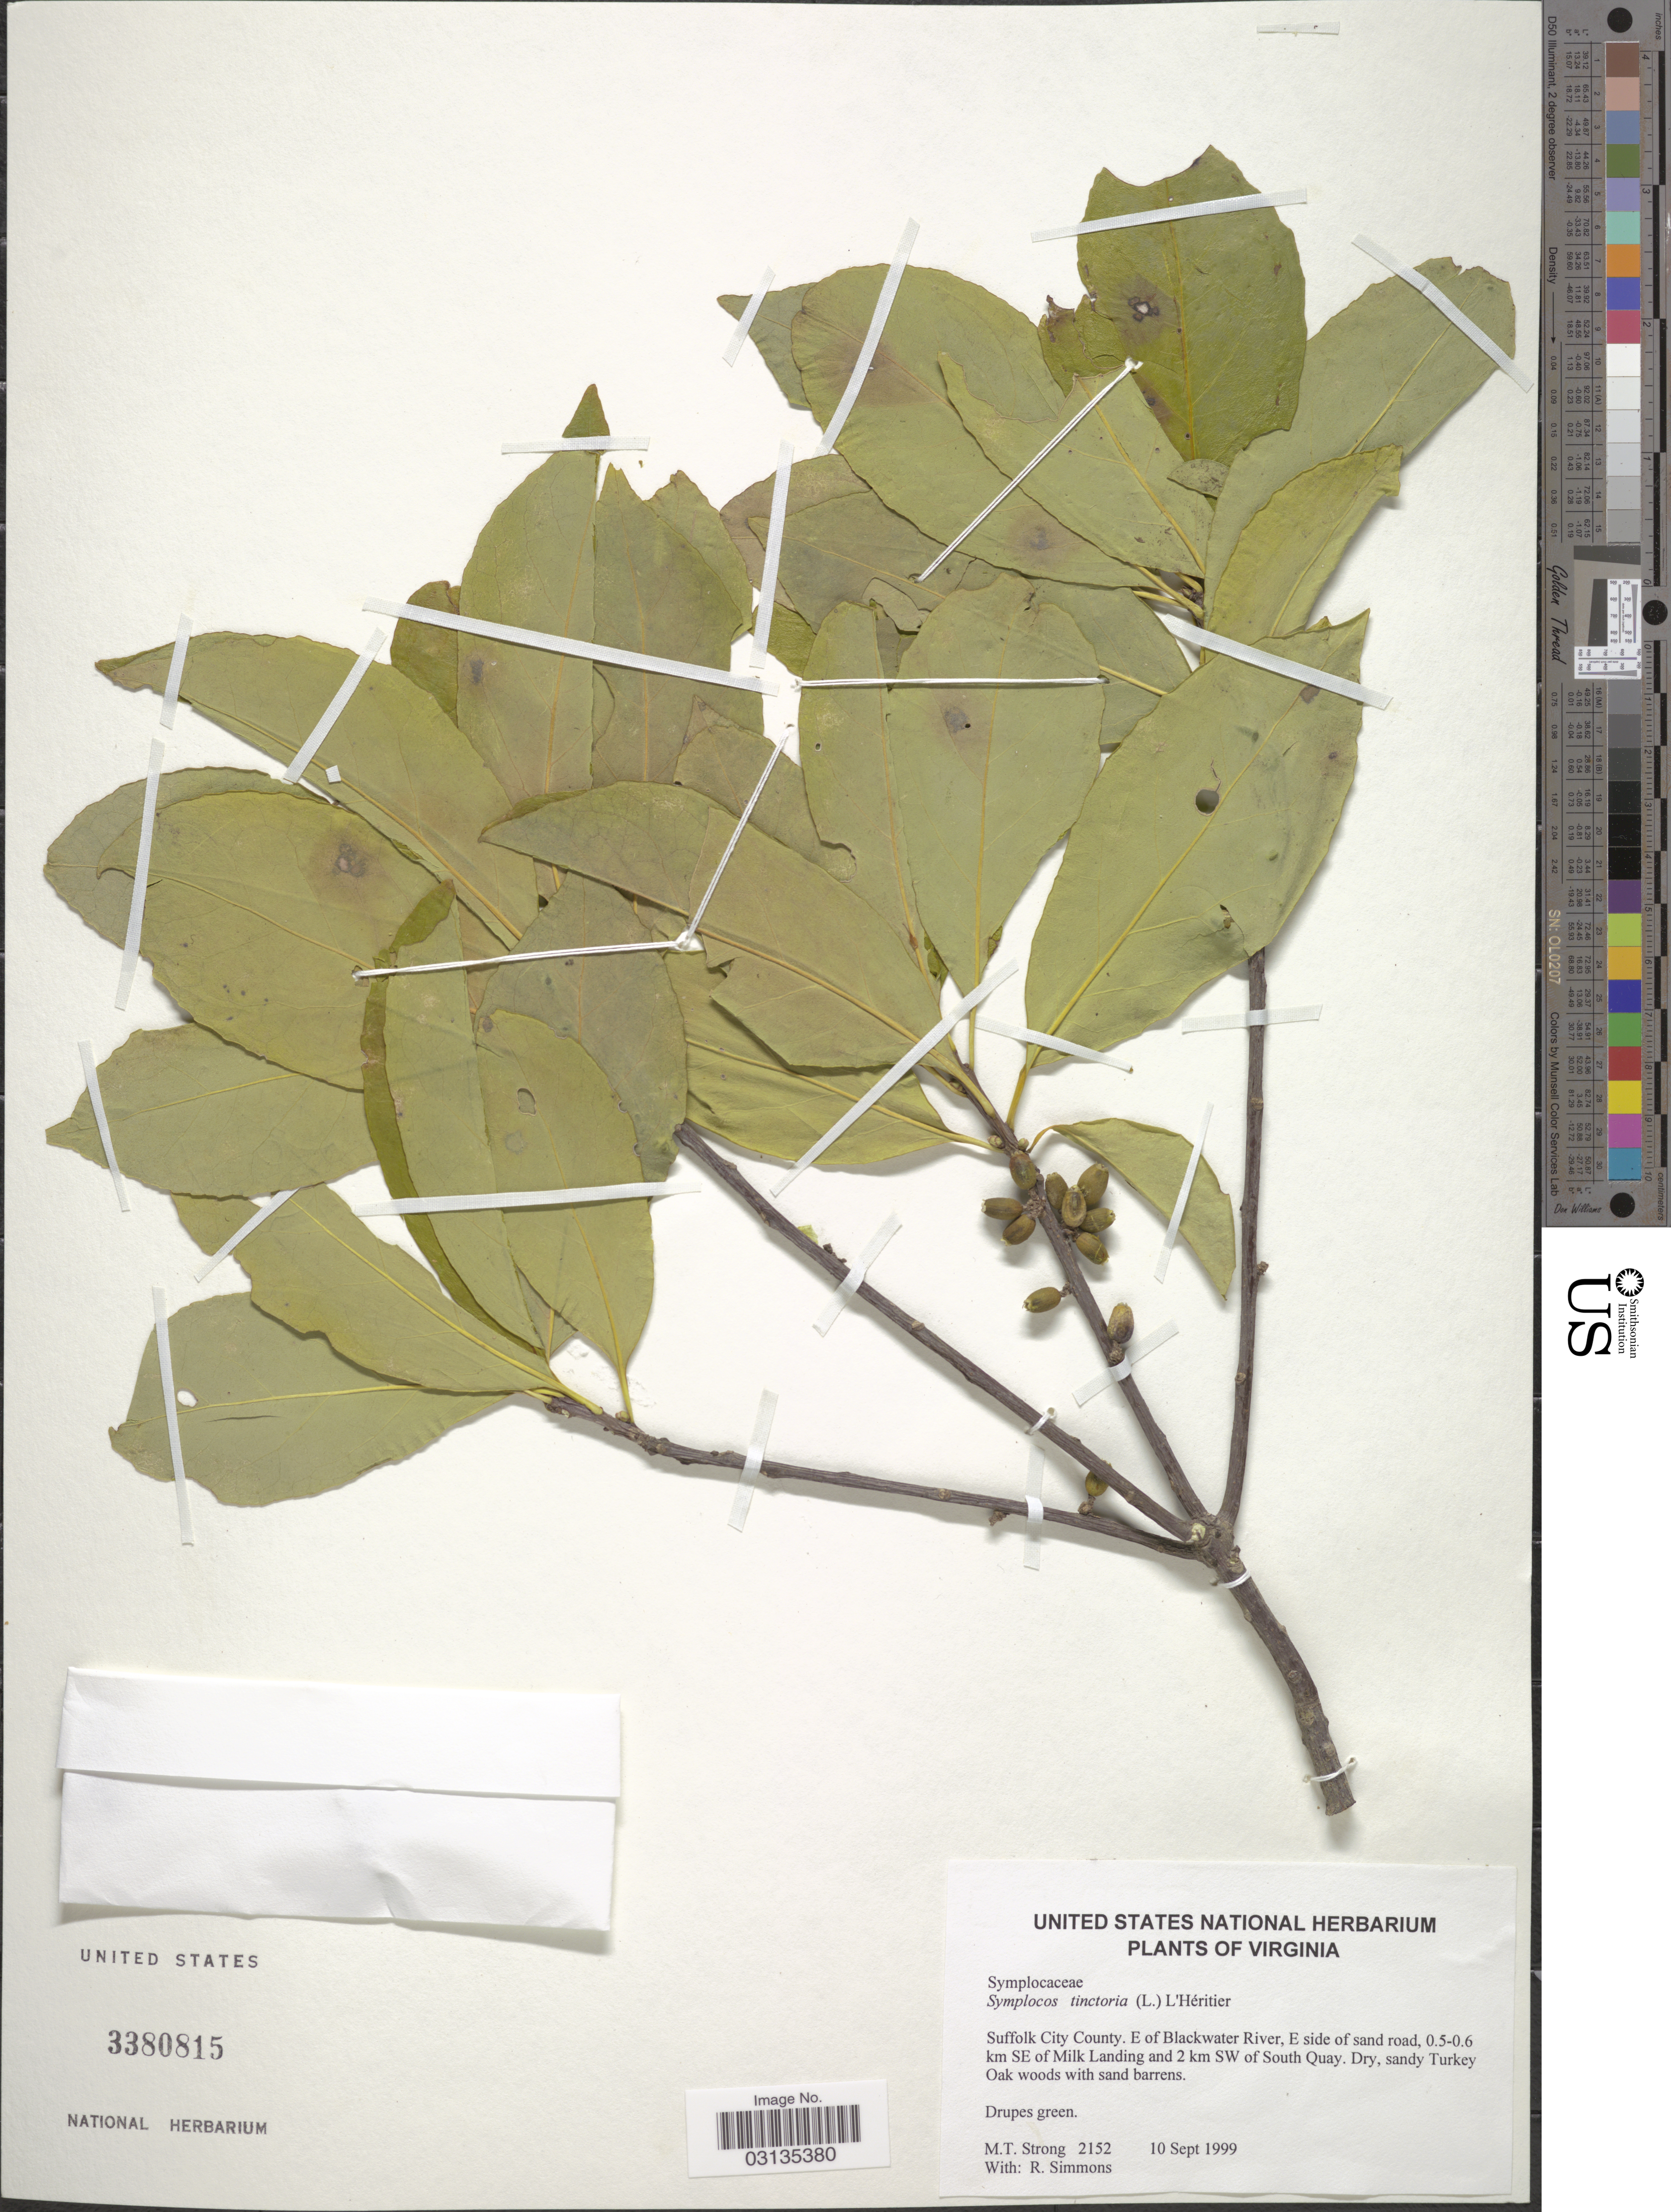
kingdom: Plantae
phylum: Tracheophyta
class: Magnoliopsida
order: Ericales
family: Symplocaceae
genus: Symplocos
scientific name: Symplocos tinctoria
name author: (L.) L'Hér.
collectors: M. T. Strong & R. Simmons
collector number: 2152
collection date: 1999-09-10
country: United States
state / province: Virginia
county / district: City of Suffolk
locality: Suffolk City County. E of the Blackwater River, E side of sand road, 0.5-0.6 km SE of Milk Landing and 2 km SW of South of Quay.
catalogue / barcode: US 3380815